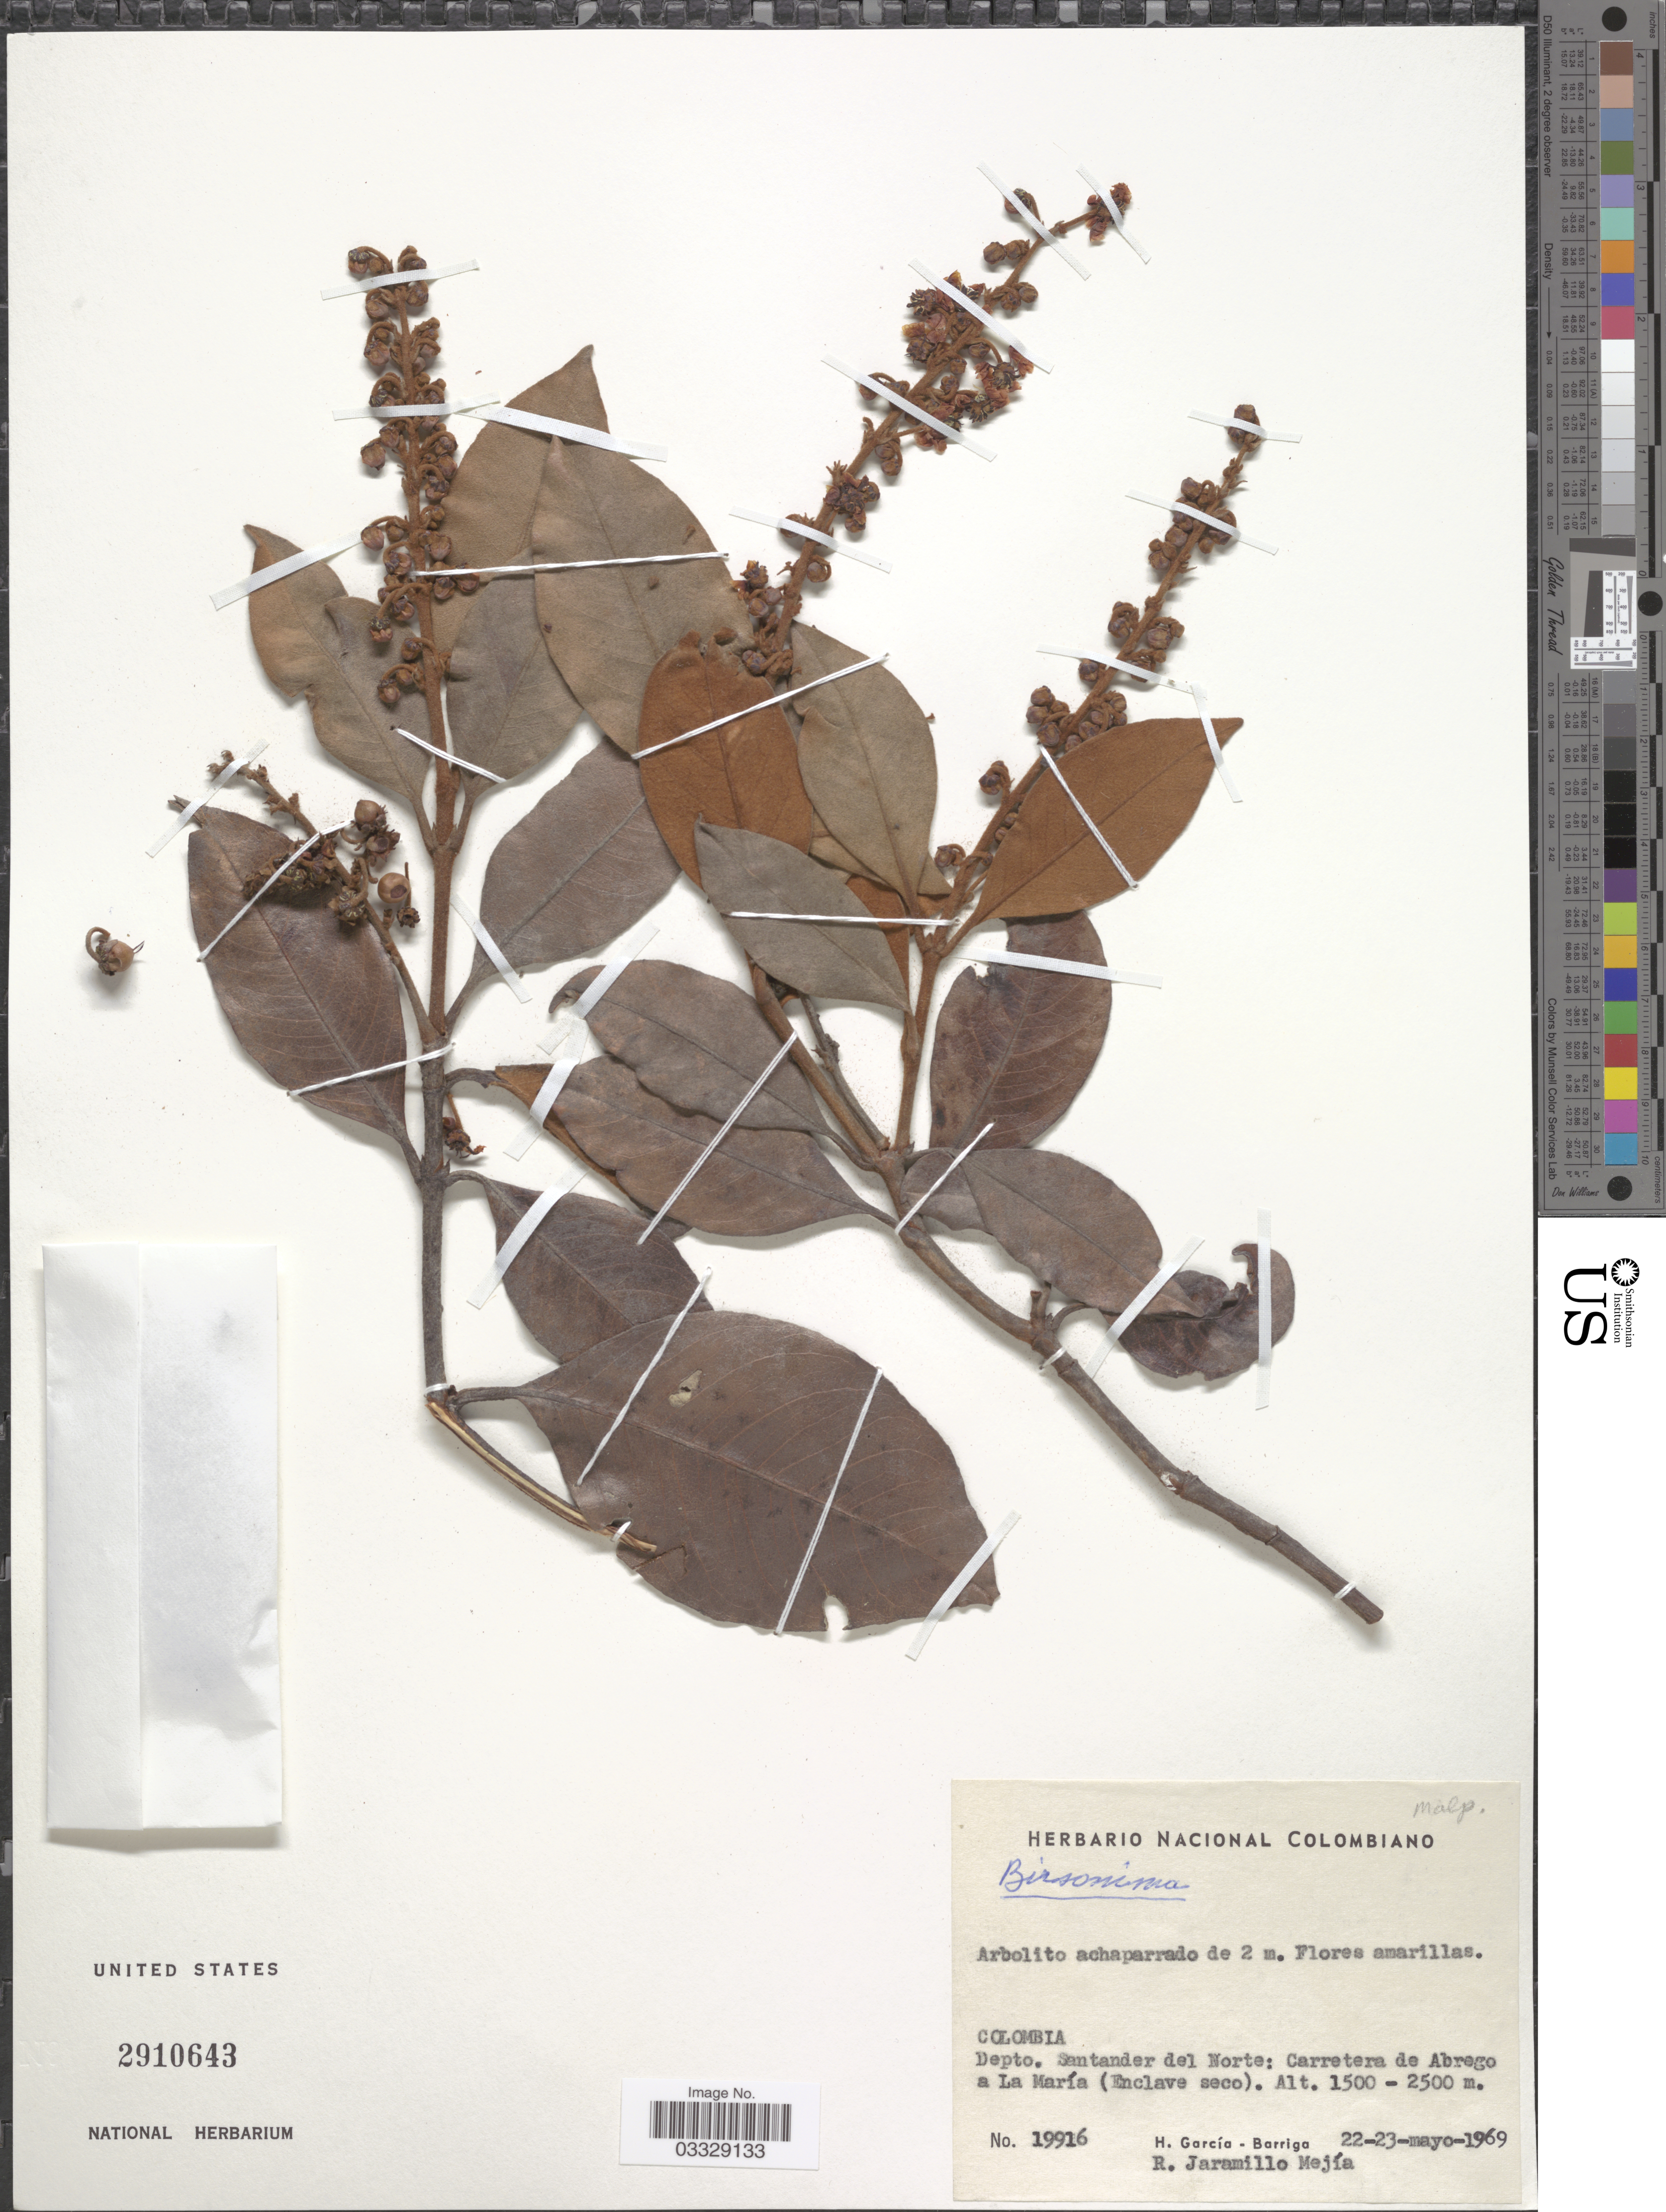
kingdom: Plantae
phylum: Tracheophyta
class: Magnoliopsida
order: Malpighiales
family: Malpighiaceae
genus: Byrsonima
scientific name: Byrsonima sp.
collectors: H. García Barriga & R. Jaramillo M.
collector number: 19916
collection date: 1969-05-22/1969-05-23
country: Colombia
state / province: Norte de Santander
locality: Depto. Santander del Norte: Carretera de Abrego a La María (Enclave seco).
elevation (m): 1500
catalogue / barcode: US 2910643